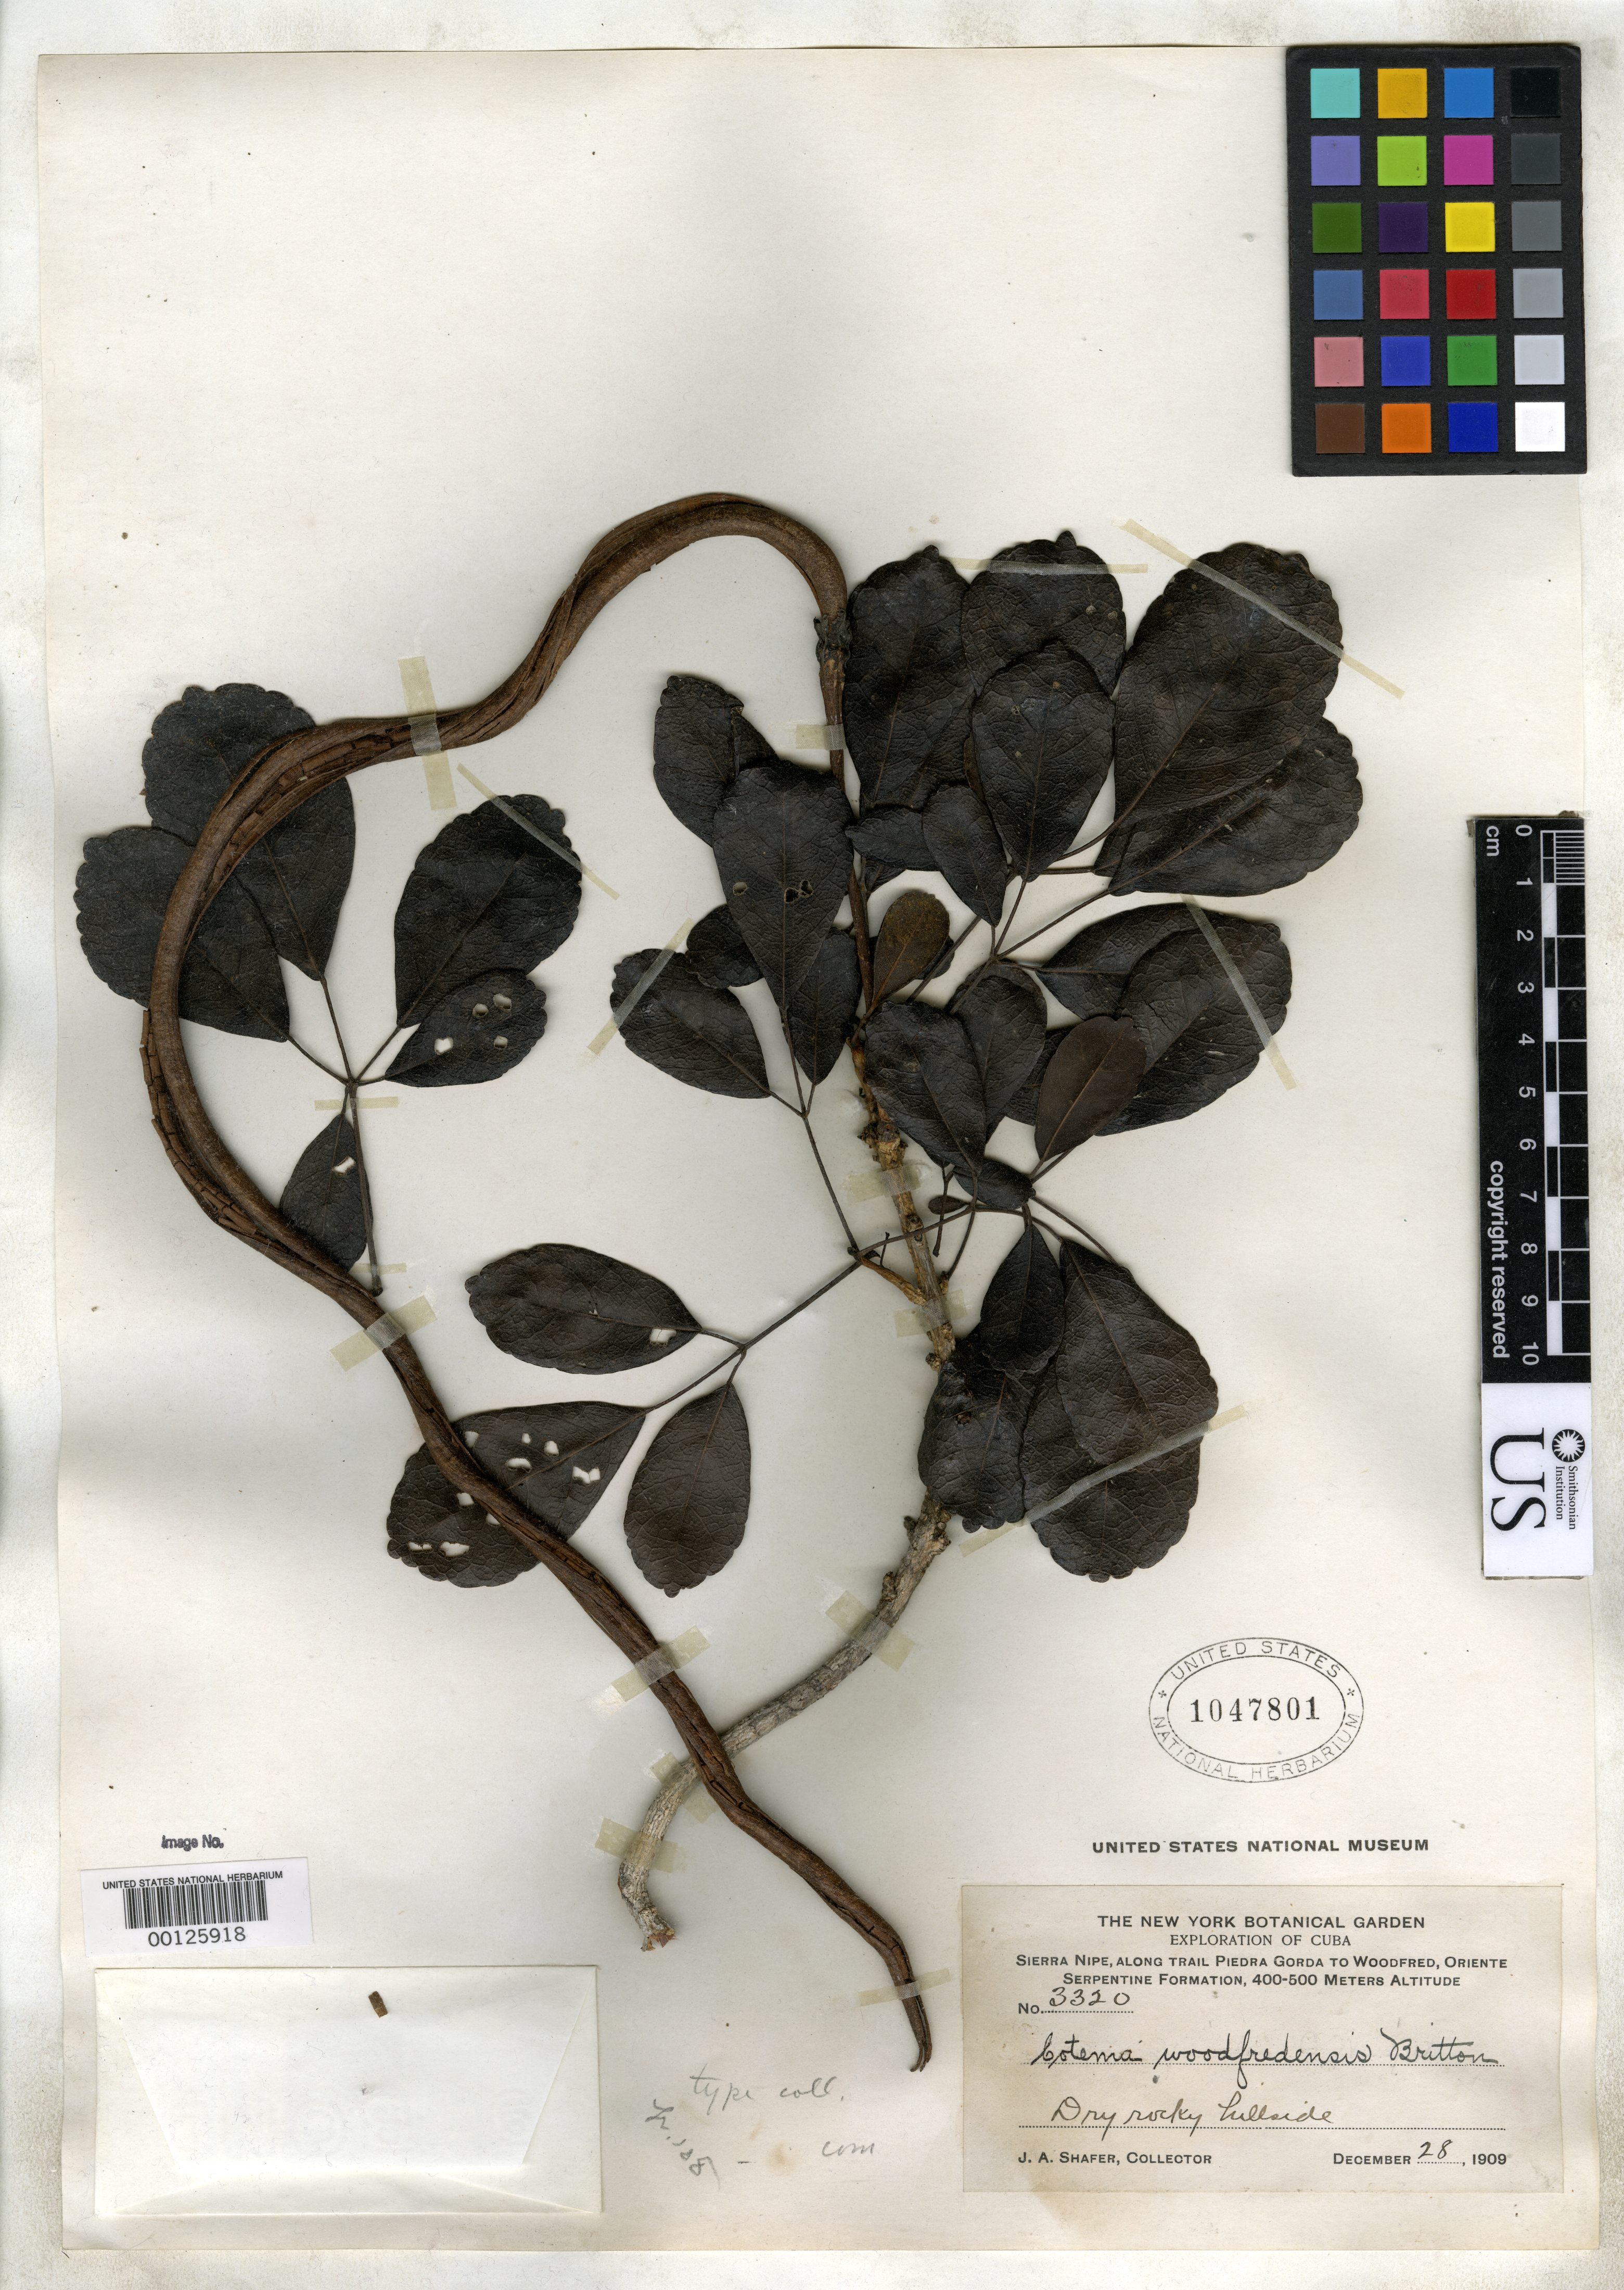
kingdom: Plantae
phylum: Tracheophyta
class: Magnoliopsida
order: Lamiales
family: Bignoniaceae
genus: Cotema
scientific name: Cotema woodfredensis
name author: Britton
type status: Isotype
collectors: J. A. Shafer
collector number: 3320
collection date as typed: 28 Dec 1909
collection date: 1909-12-28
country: Cuba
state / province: Oriente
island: Greater Antilles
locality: Sierra Nipe, along trail Piedra Gordato Woodfred.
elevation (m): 400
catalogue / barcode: US 1047801